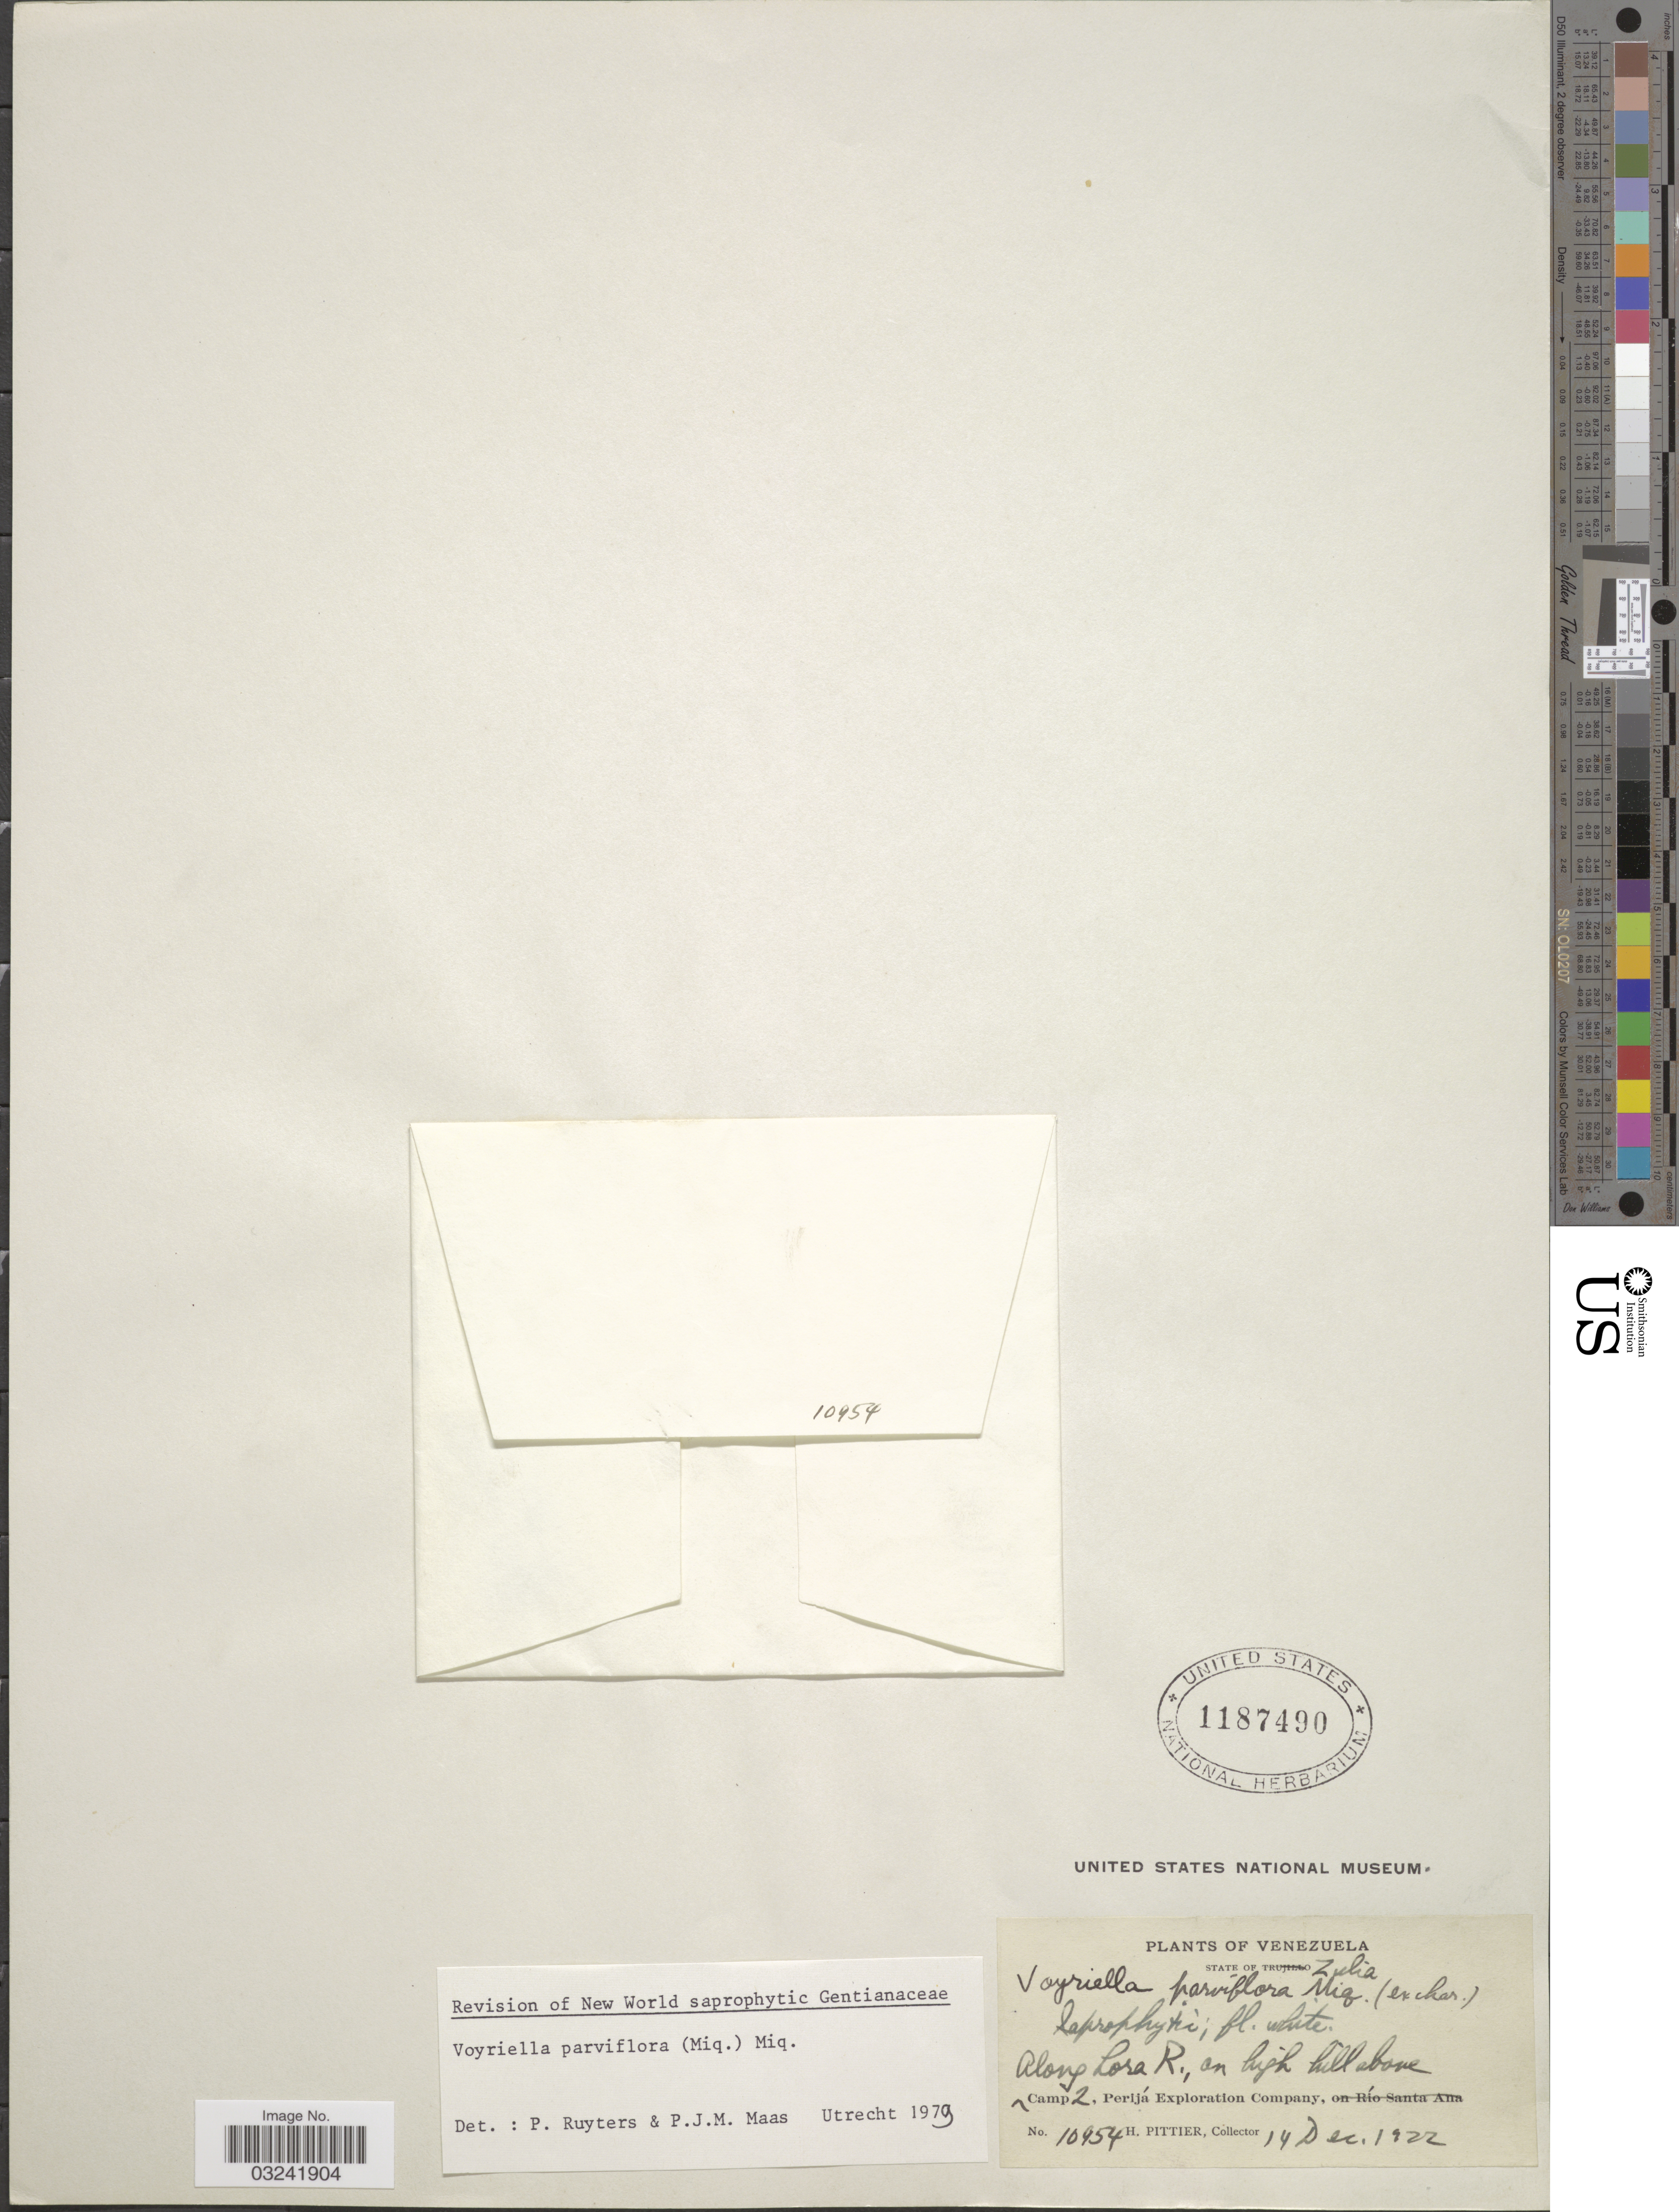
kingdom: Plantae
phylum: Tracheophyta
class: Magnoliopsida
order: Gentianales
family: Gentianaceae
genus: Voyriella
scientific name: Voyriella parviflora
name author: (Miq.) Miq.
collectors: H. F. Pittier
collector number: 10954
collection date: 1922-12-14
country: Venezuela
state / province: Zulia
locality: State of Zulia, Along Lora R., on high hill above Camp 2, Perijá Exploration Company.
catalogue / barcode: US 1187490